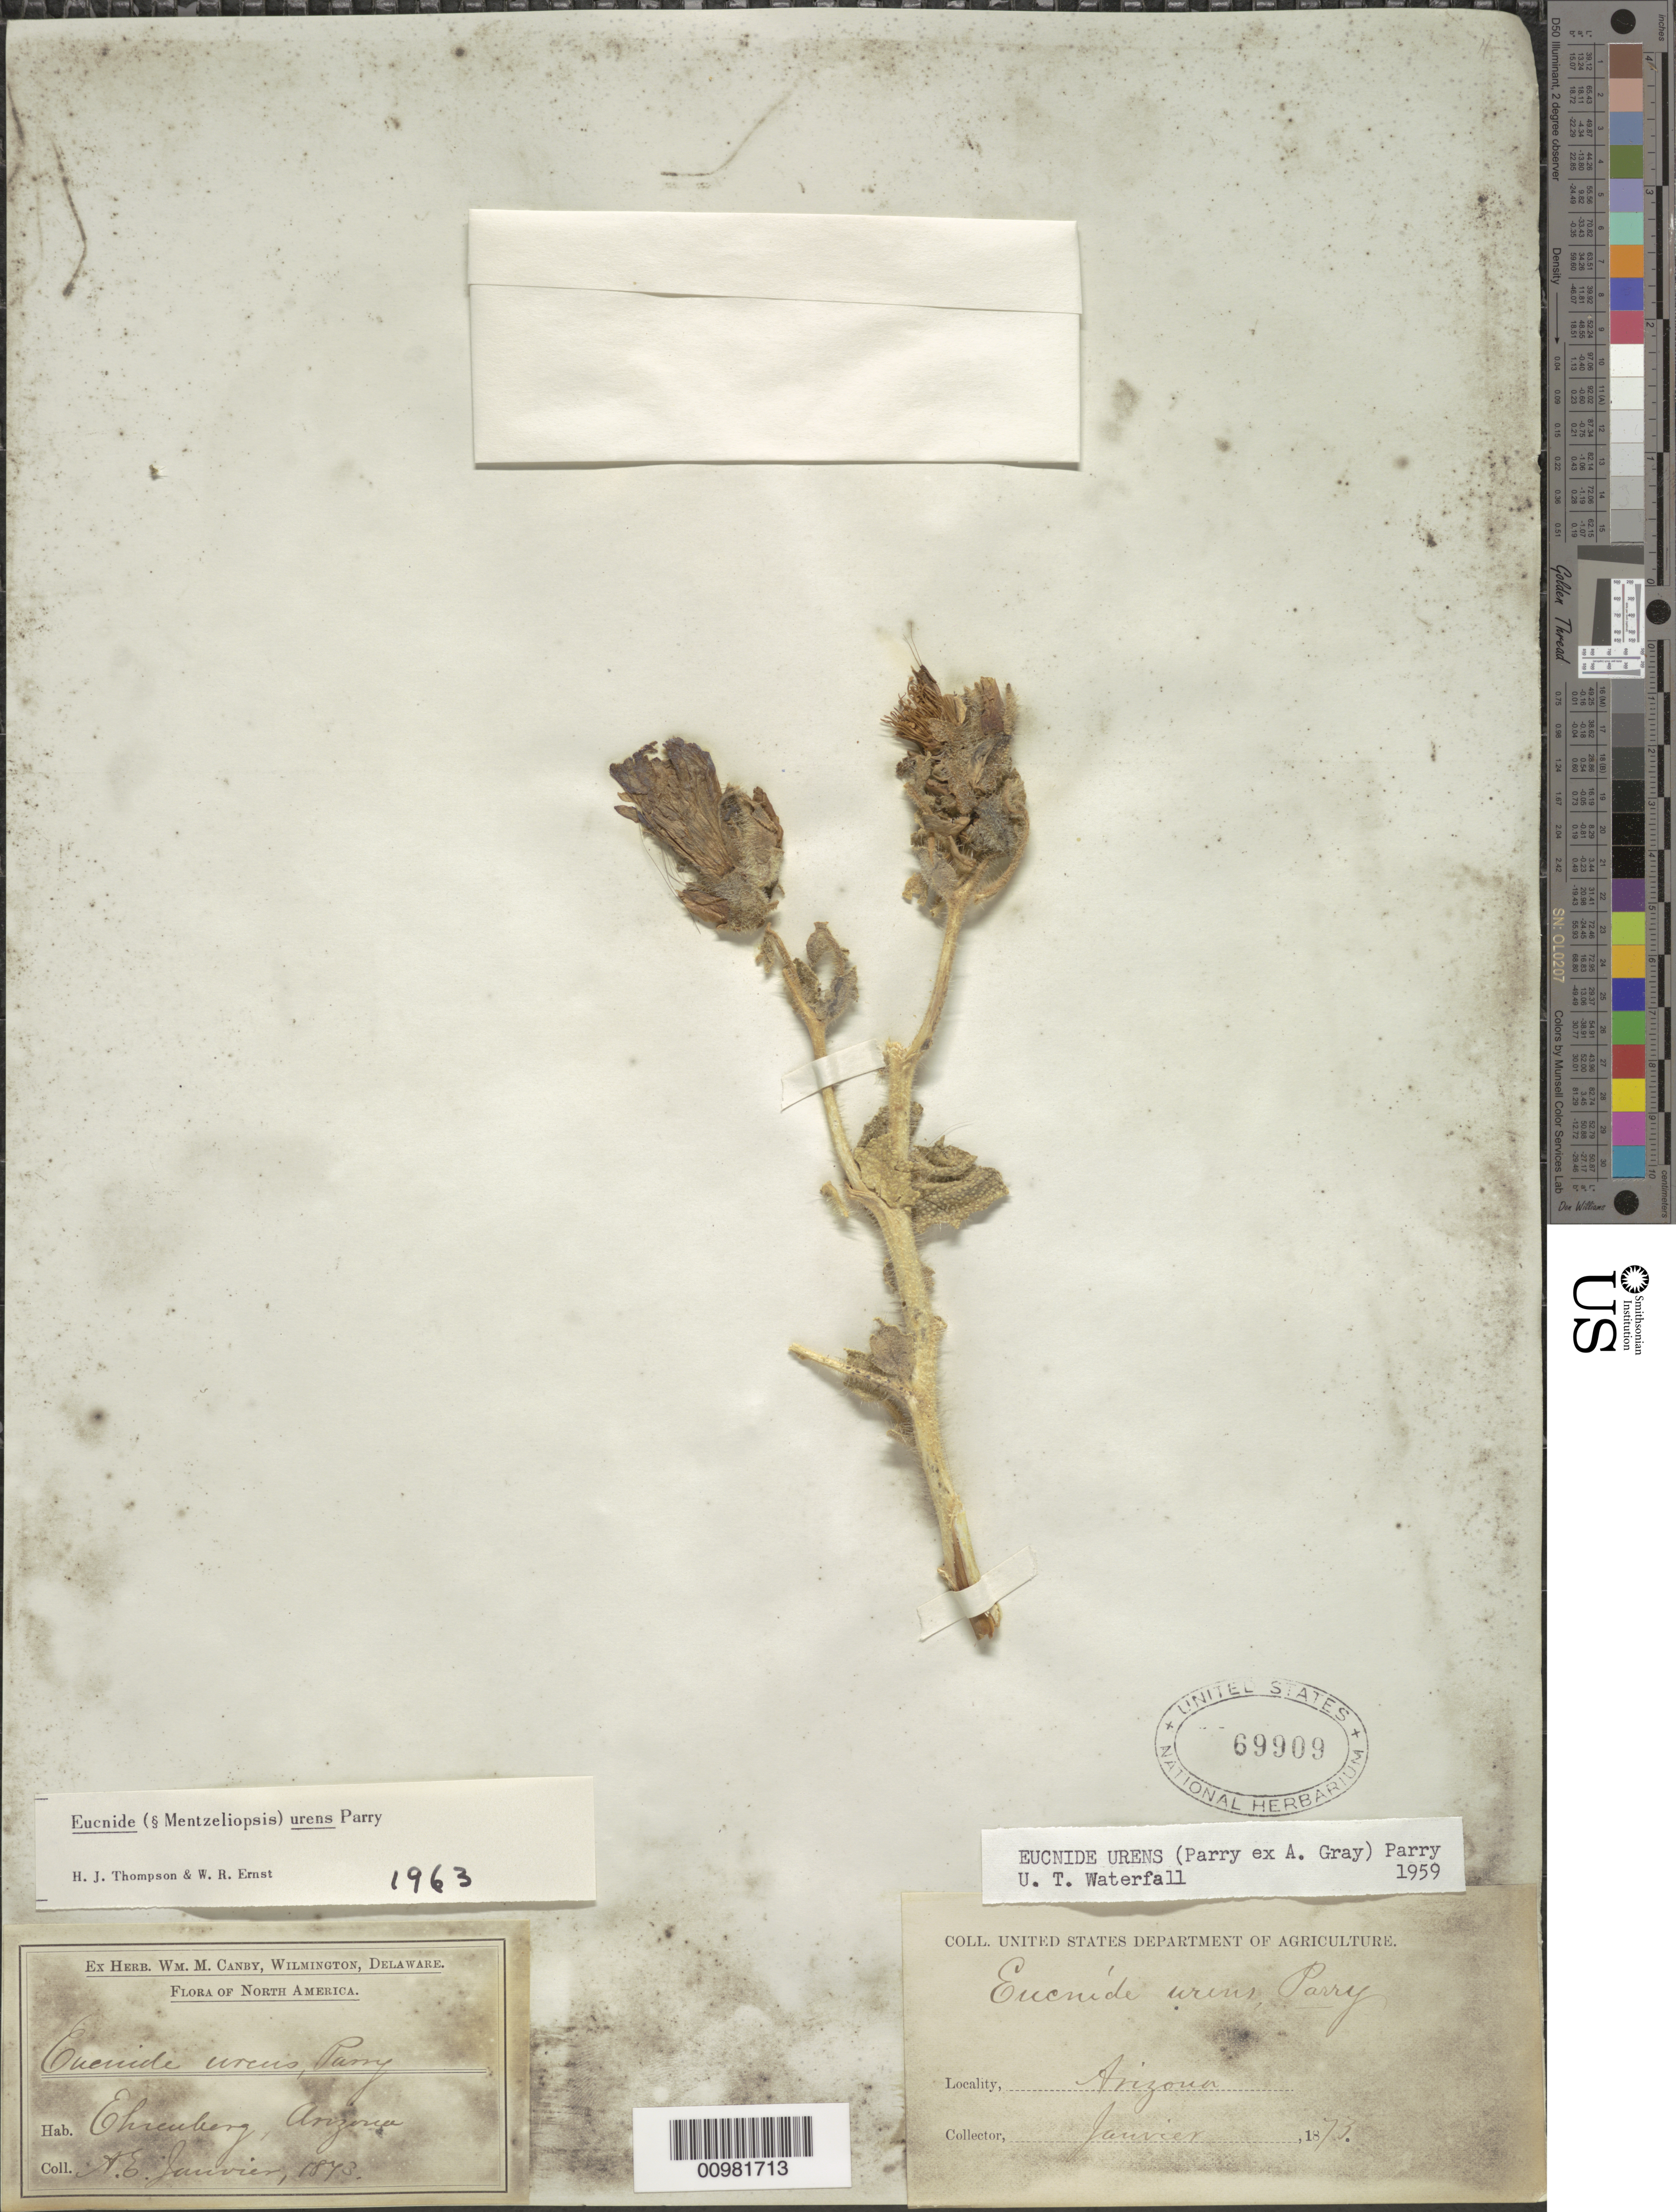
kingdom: Plantae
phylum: Tracheophyta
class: Magnoliopsida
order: Cornales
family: Loasaceae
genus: Eucnide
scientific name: Eucnide urens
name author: (Parry ex A. Gray) Parry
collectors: A. E. Jauvier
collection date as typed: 1873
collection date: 1873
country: United States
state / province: Arizona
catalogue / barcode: US 69909